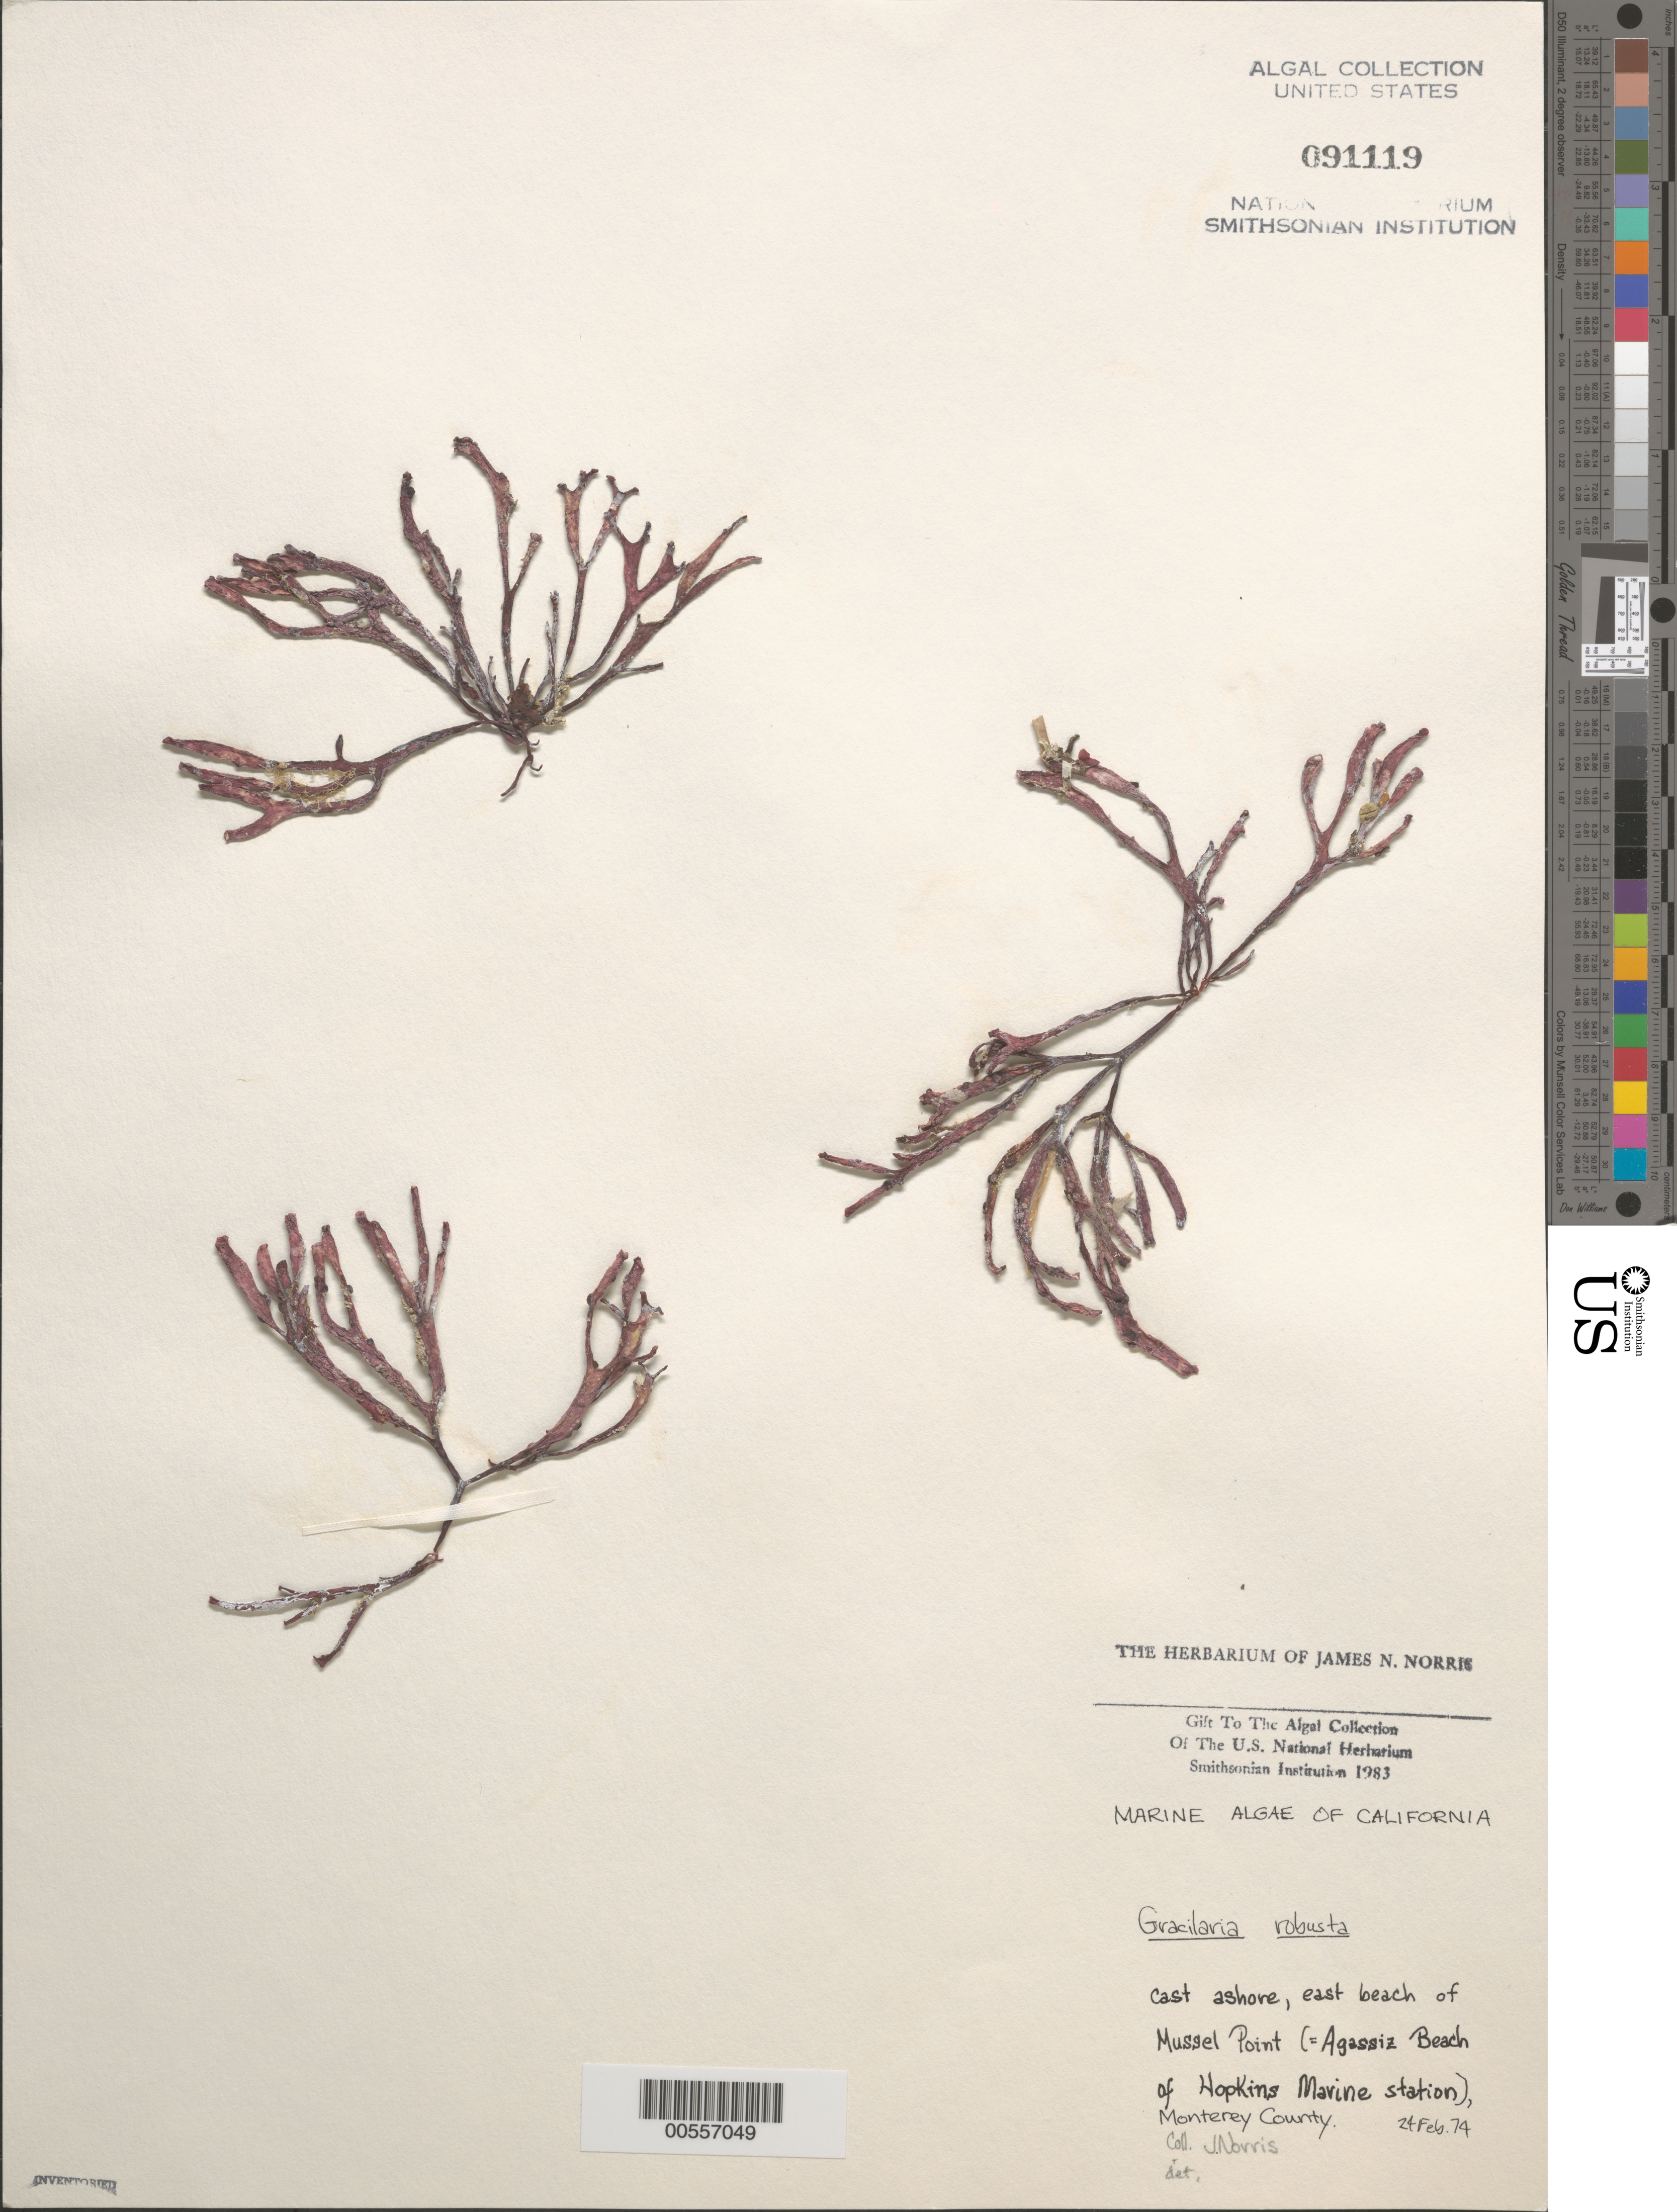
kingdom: Plantae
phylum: Rhodophyta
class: Florideophyceae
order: Gracilariales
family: Gracilariaceae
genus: Gracilaria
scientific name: Gracilaria robusta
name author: Setch. in Collins et al.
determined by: Norris, James N.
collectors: J. N. Norris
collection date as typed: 24 Feb 1974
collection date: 1974-02-24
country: United States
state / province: California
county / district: Monterey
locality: Mussel Point, Pacific Grove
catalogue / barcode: US 91119